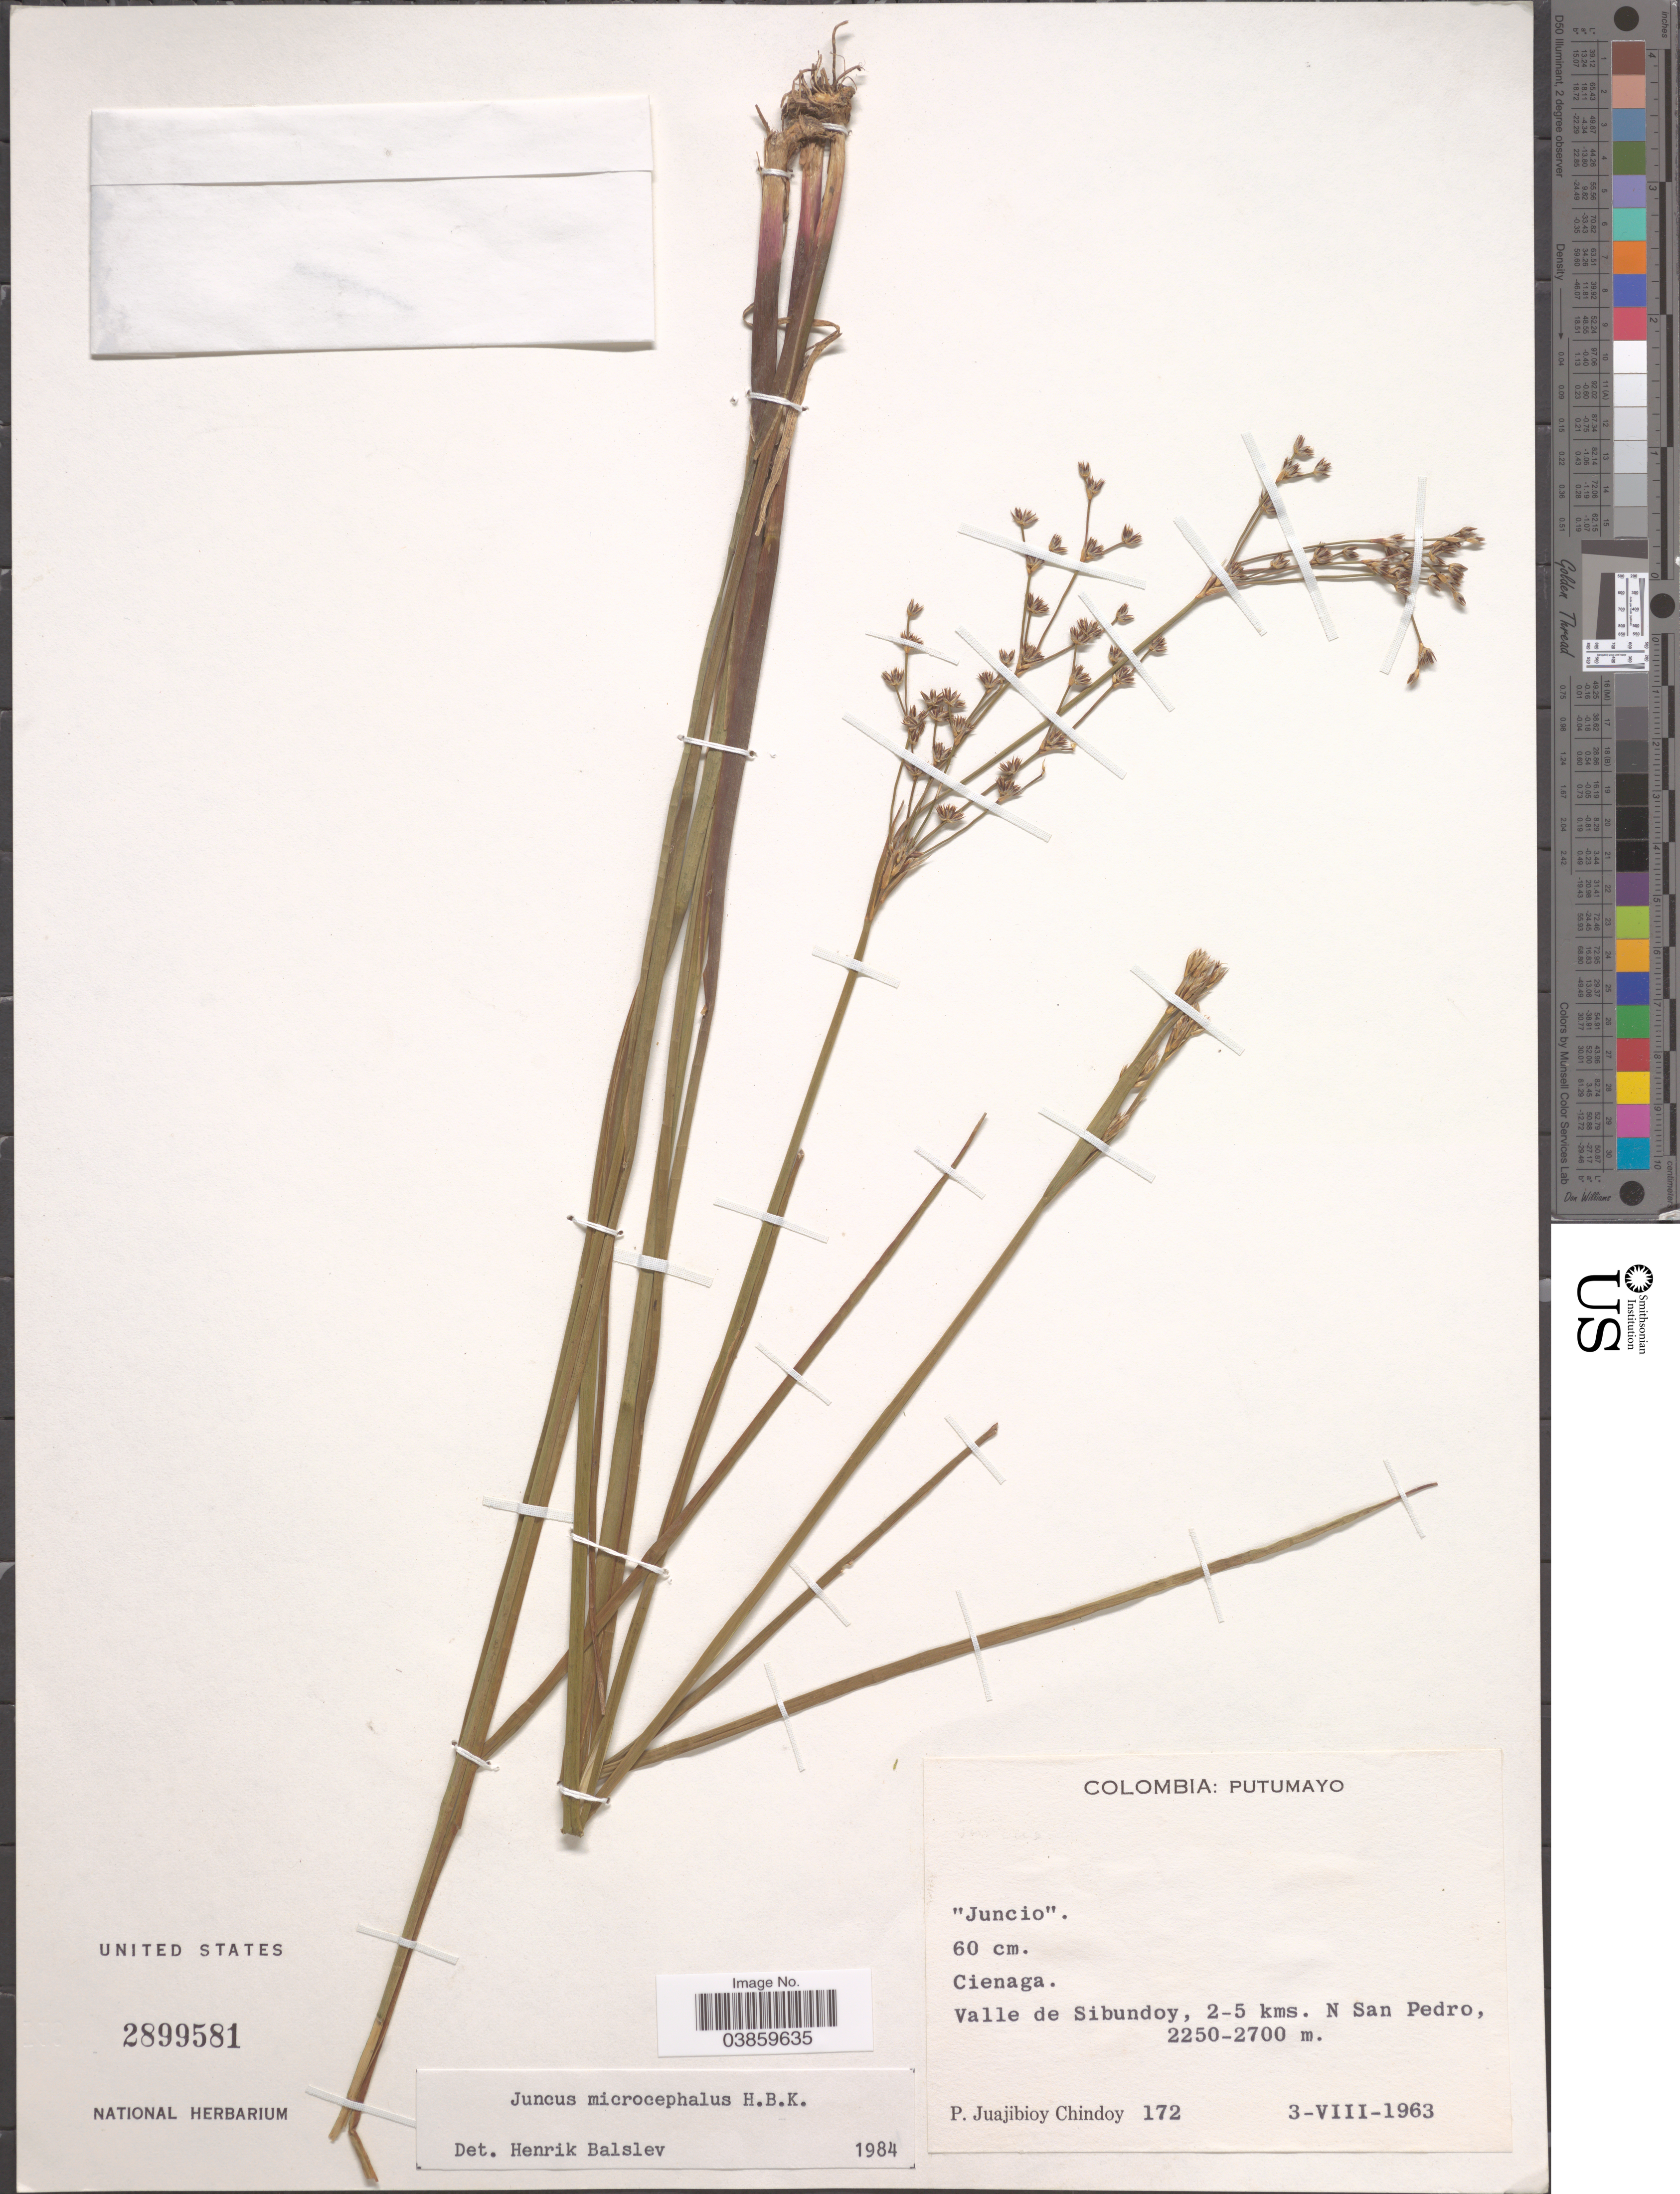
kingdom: Plantae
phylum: Tracheophyta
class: Liliopsida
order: Poales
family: Juncaceae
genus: Juncus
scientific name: Juncus microcephalus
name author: Kunth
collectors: P. Juajibioy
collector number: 172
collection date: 1963-08-03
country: Colombia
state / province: Putumayo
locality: Cienaga. Valle de Sibundoy, 2-5 kms. N San Pedro.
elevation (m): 2250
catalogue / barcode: US 2899581